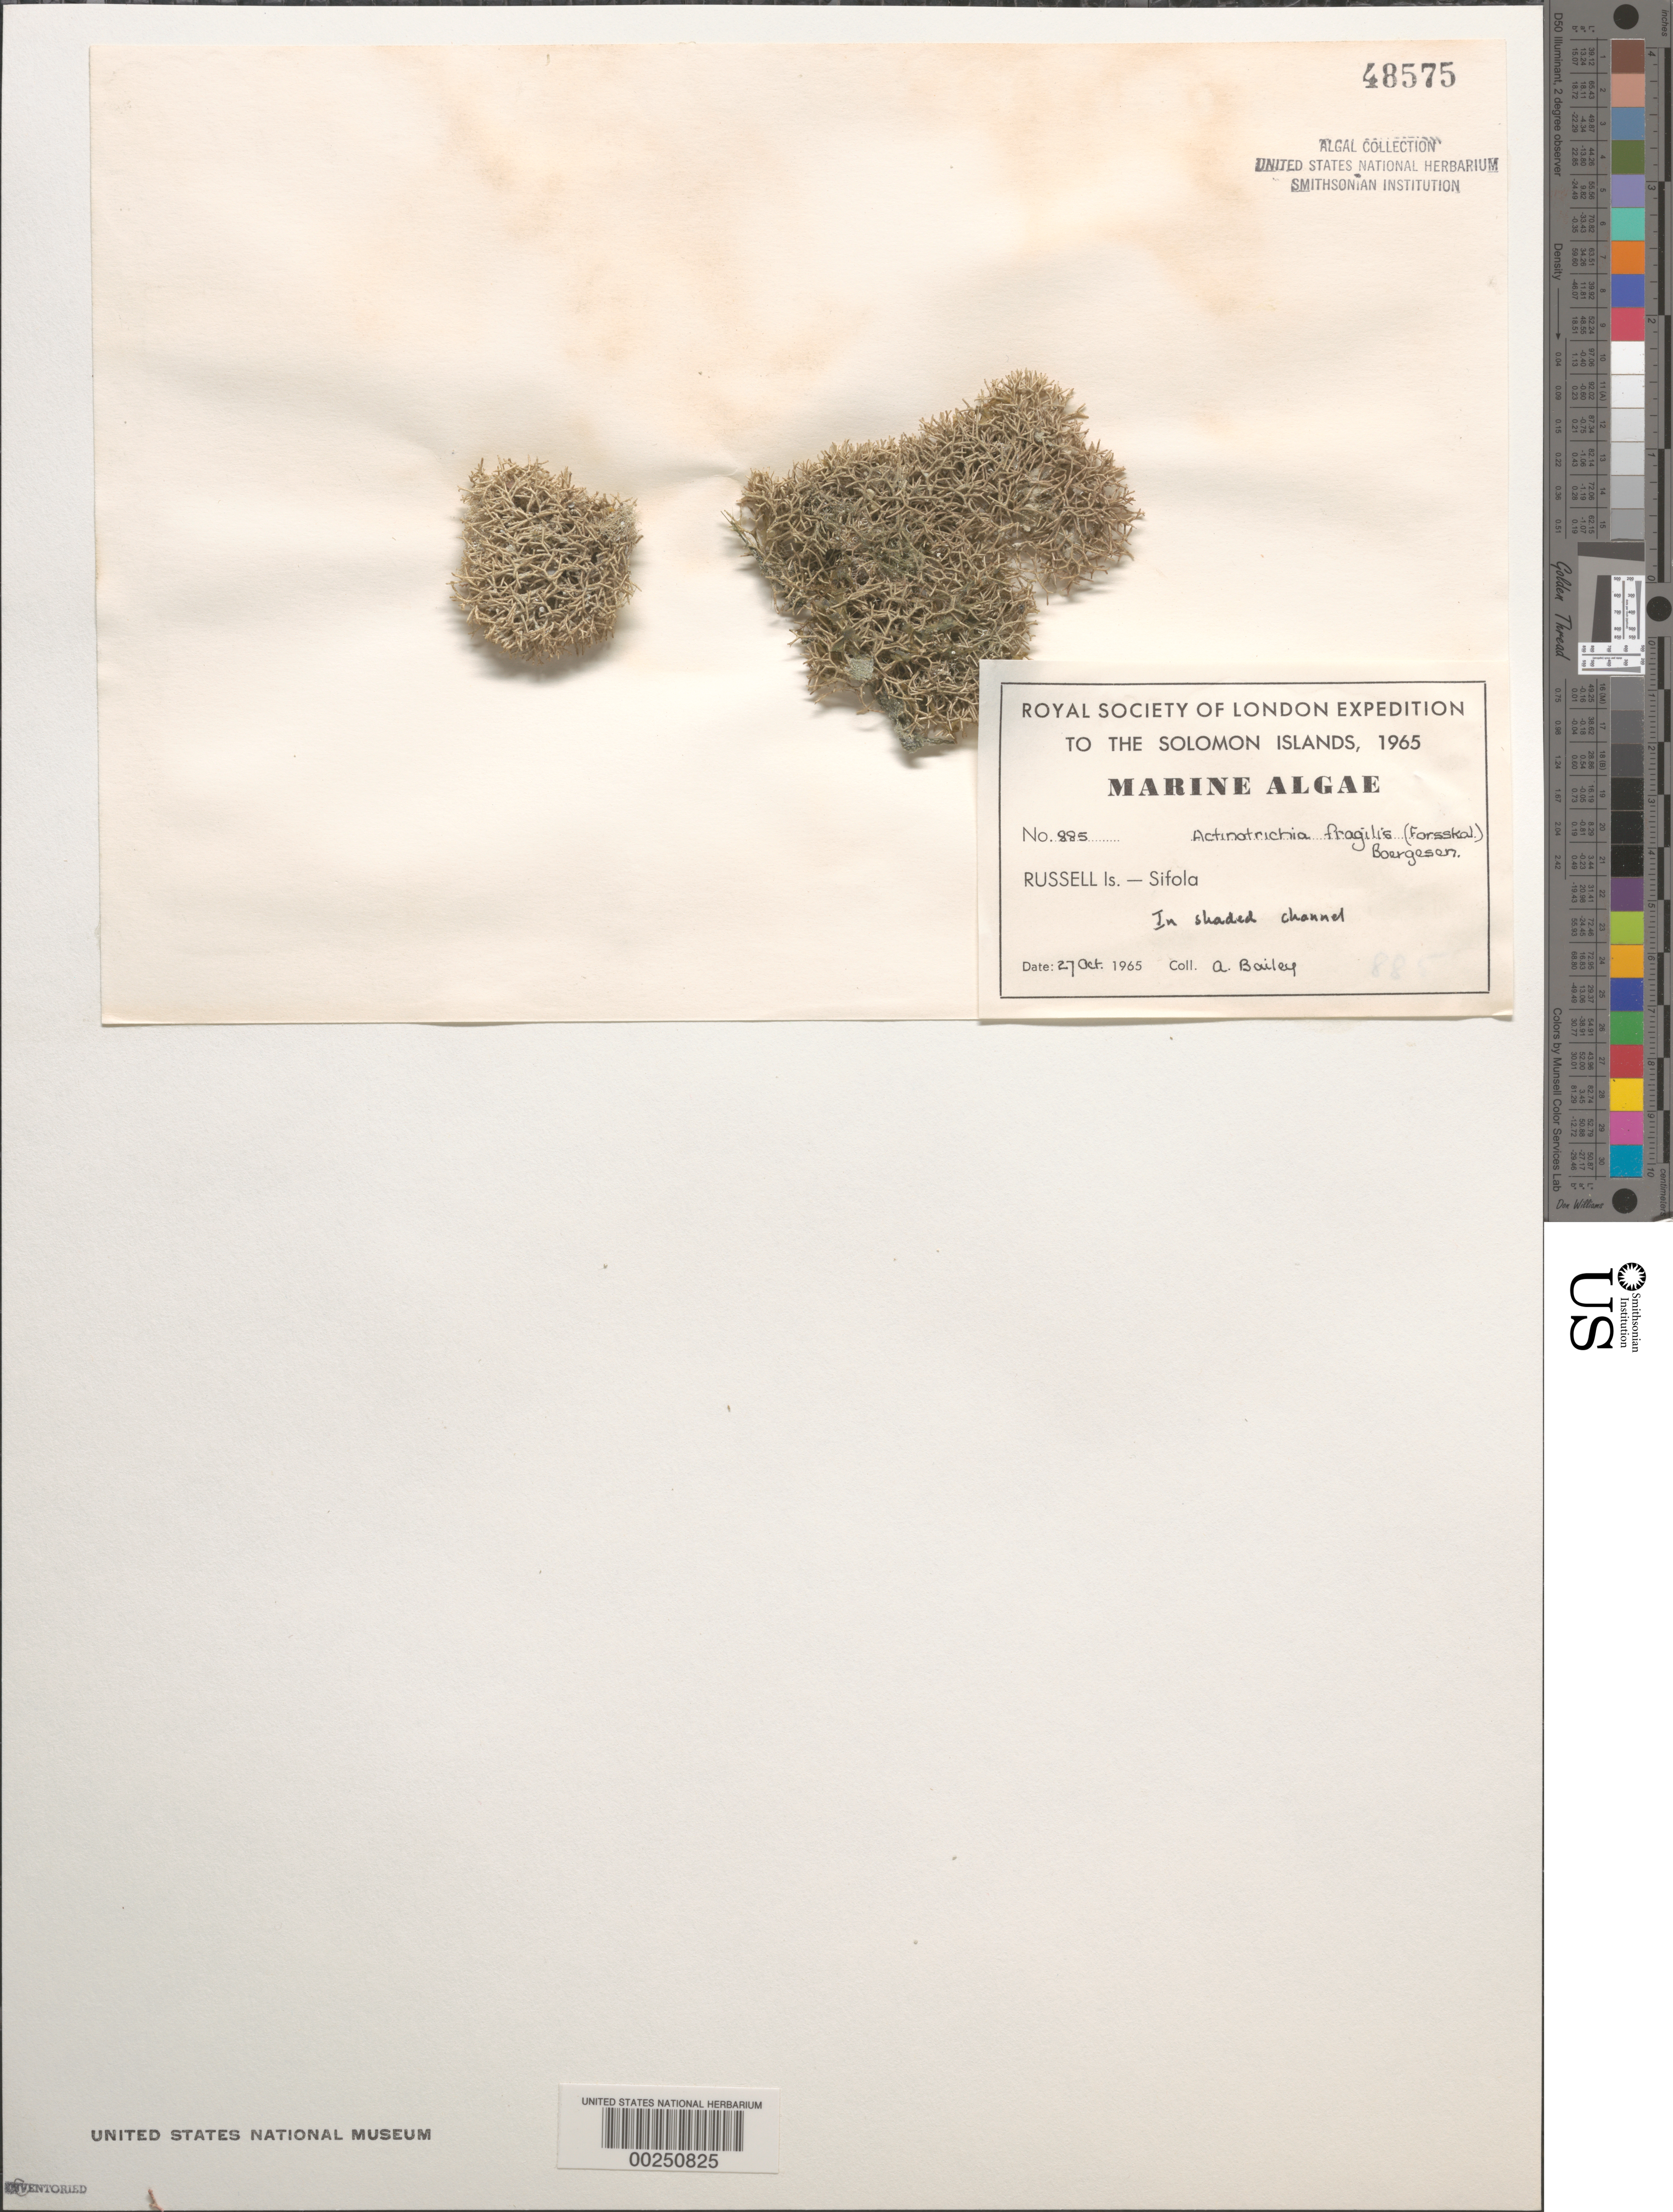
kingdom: Plantae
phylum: Rhodophyta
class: Florideophyceae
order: Nemaliales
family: Galaxauraceae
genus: Actinotrichia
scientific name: Actinotrichia fragilis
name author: (Forssk.) Børgesen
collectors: A. Bailey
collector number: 885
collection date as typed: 27 Oct 1965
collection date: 1965-10-27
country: Solomon Islands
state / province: Central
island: Mbanika [Banika]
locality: Sifola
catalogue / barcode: US 48575